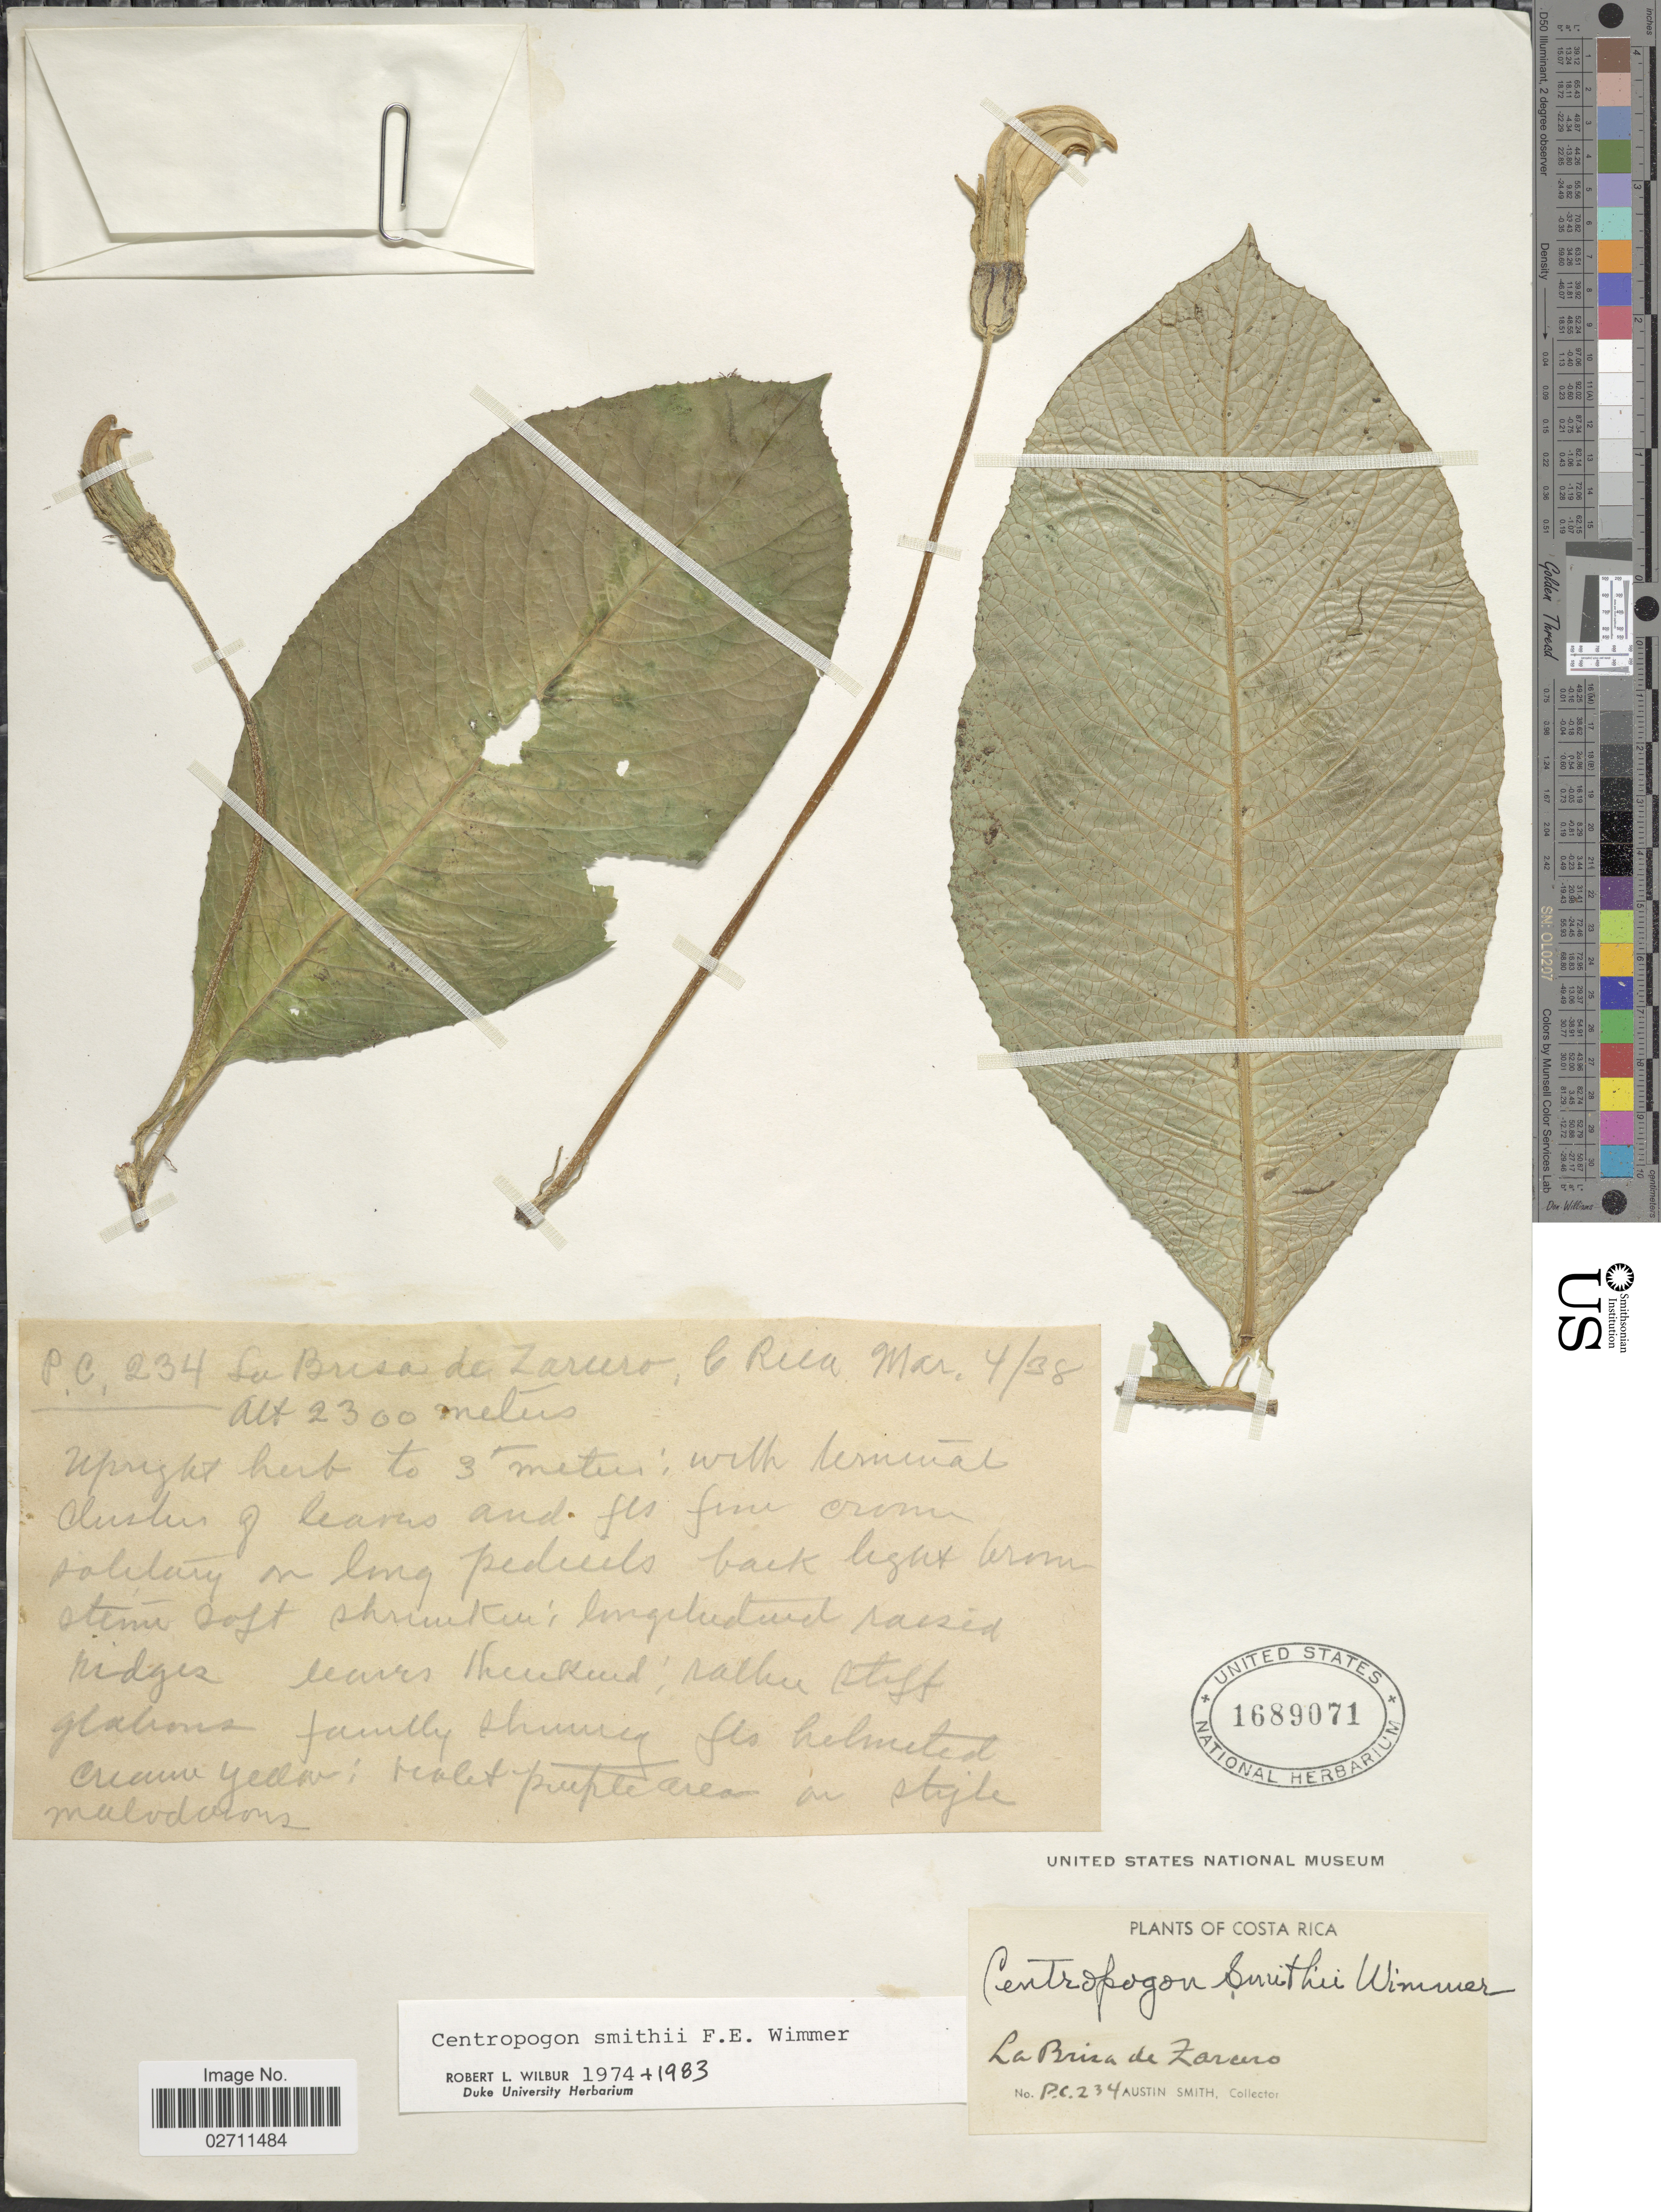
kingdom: Plantae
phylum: Tracheophyta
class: Magnoliopsida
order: Asterales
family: Campanulaceae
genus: Centropogon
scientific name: Centropogon smithii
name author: E. Wimm.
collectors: Aust P. Smith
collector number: P.C. 234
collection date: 1938-03-04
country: Costa Rica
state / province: Alajuela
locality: La Brisa de Zarcero.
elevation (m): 2300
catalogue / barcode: US 1689071